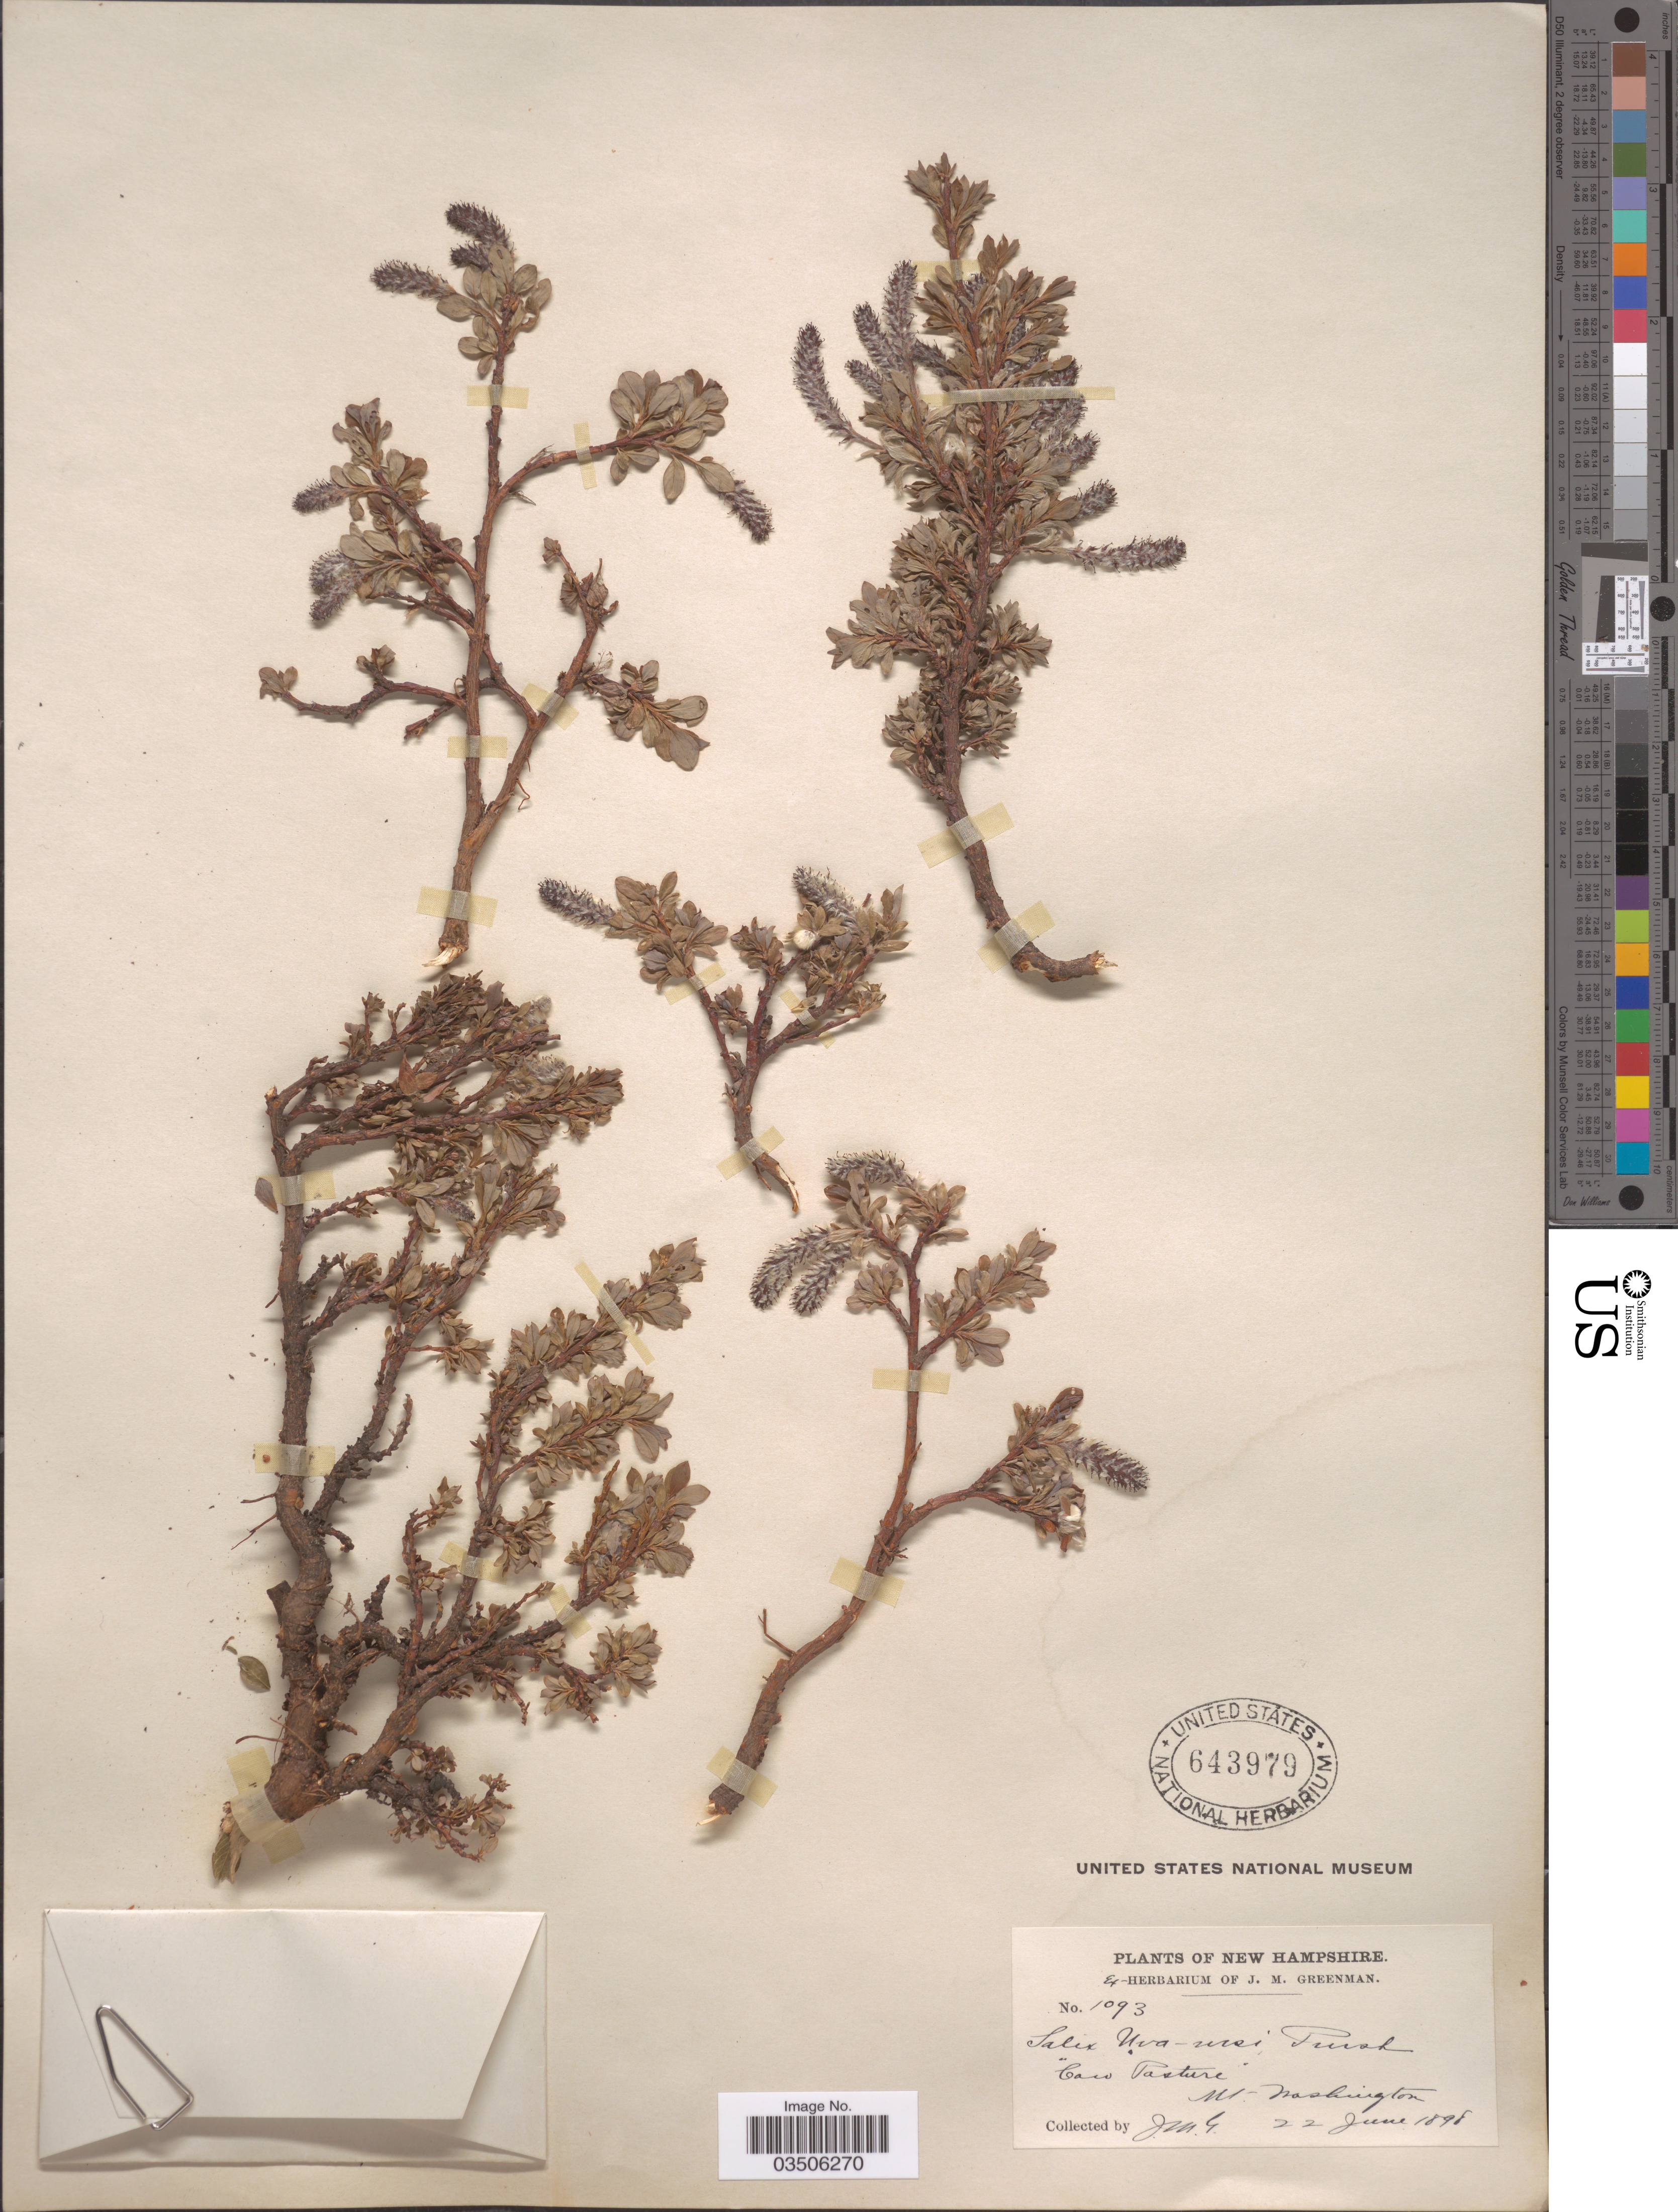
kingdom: Plantae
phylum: Tracheophyta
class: Magnoliopsida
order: Malpighiales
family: Salicaceae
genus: Salix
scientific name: Salix uva-ursi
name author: Pursh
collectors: J. M. Greenman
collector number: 1093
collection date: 1898-06-22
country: United States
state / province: New Hampshire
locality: Cow Pasture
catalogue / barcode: US 643979